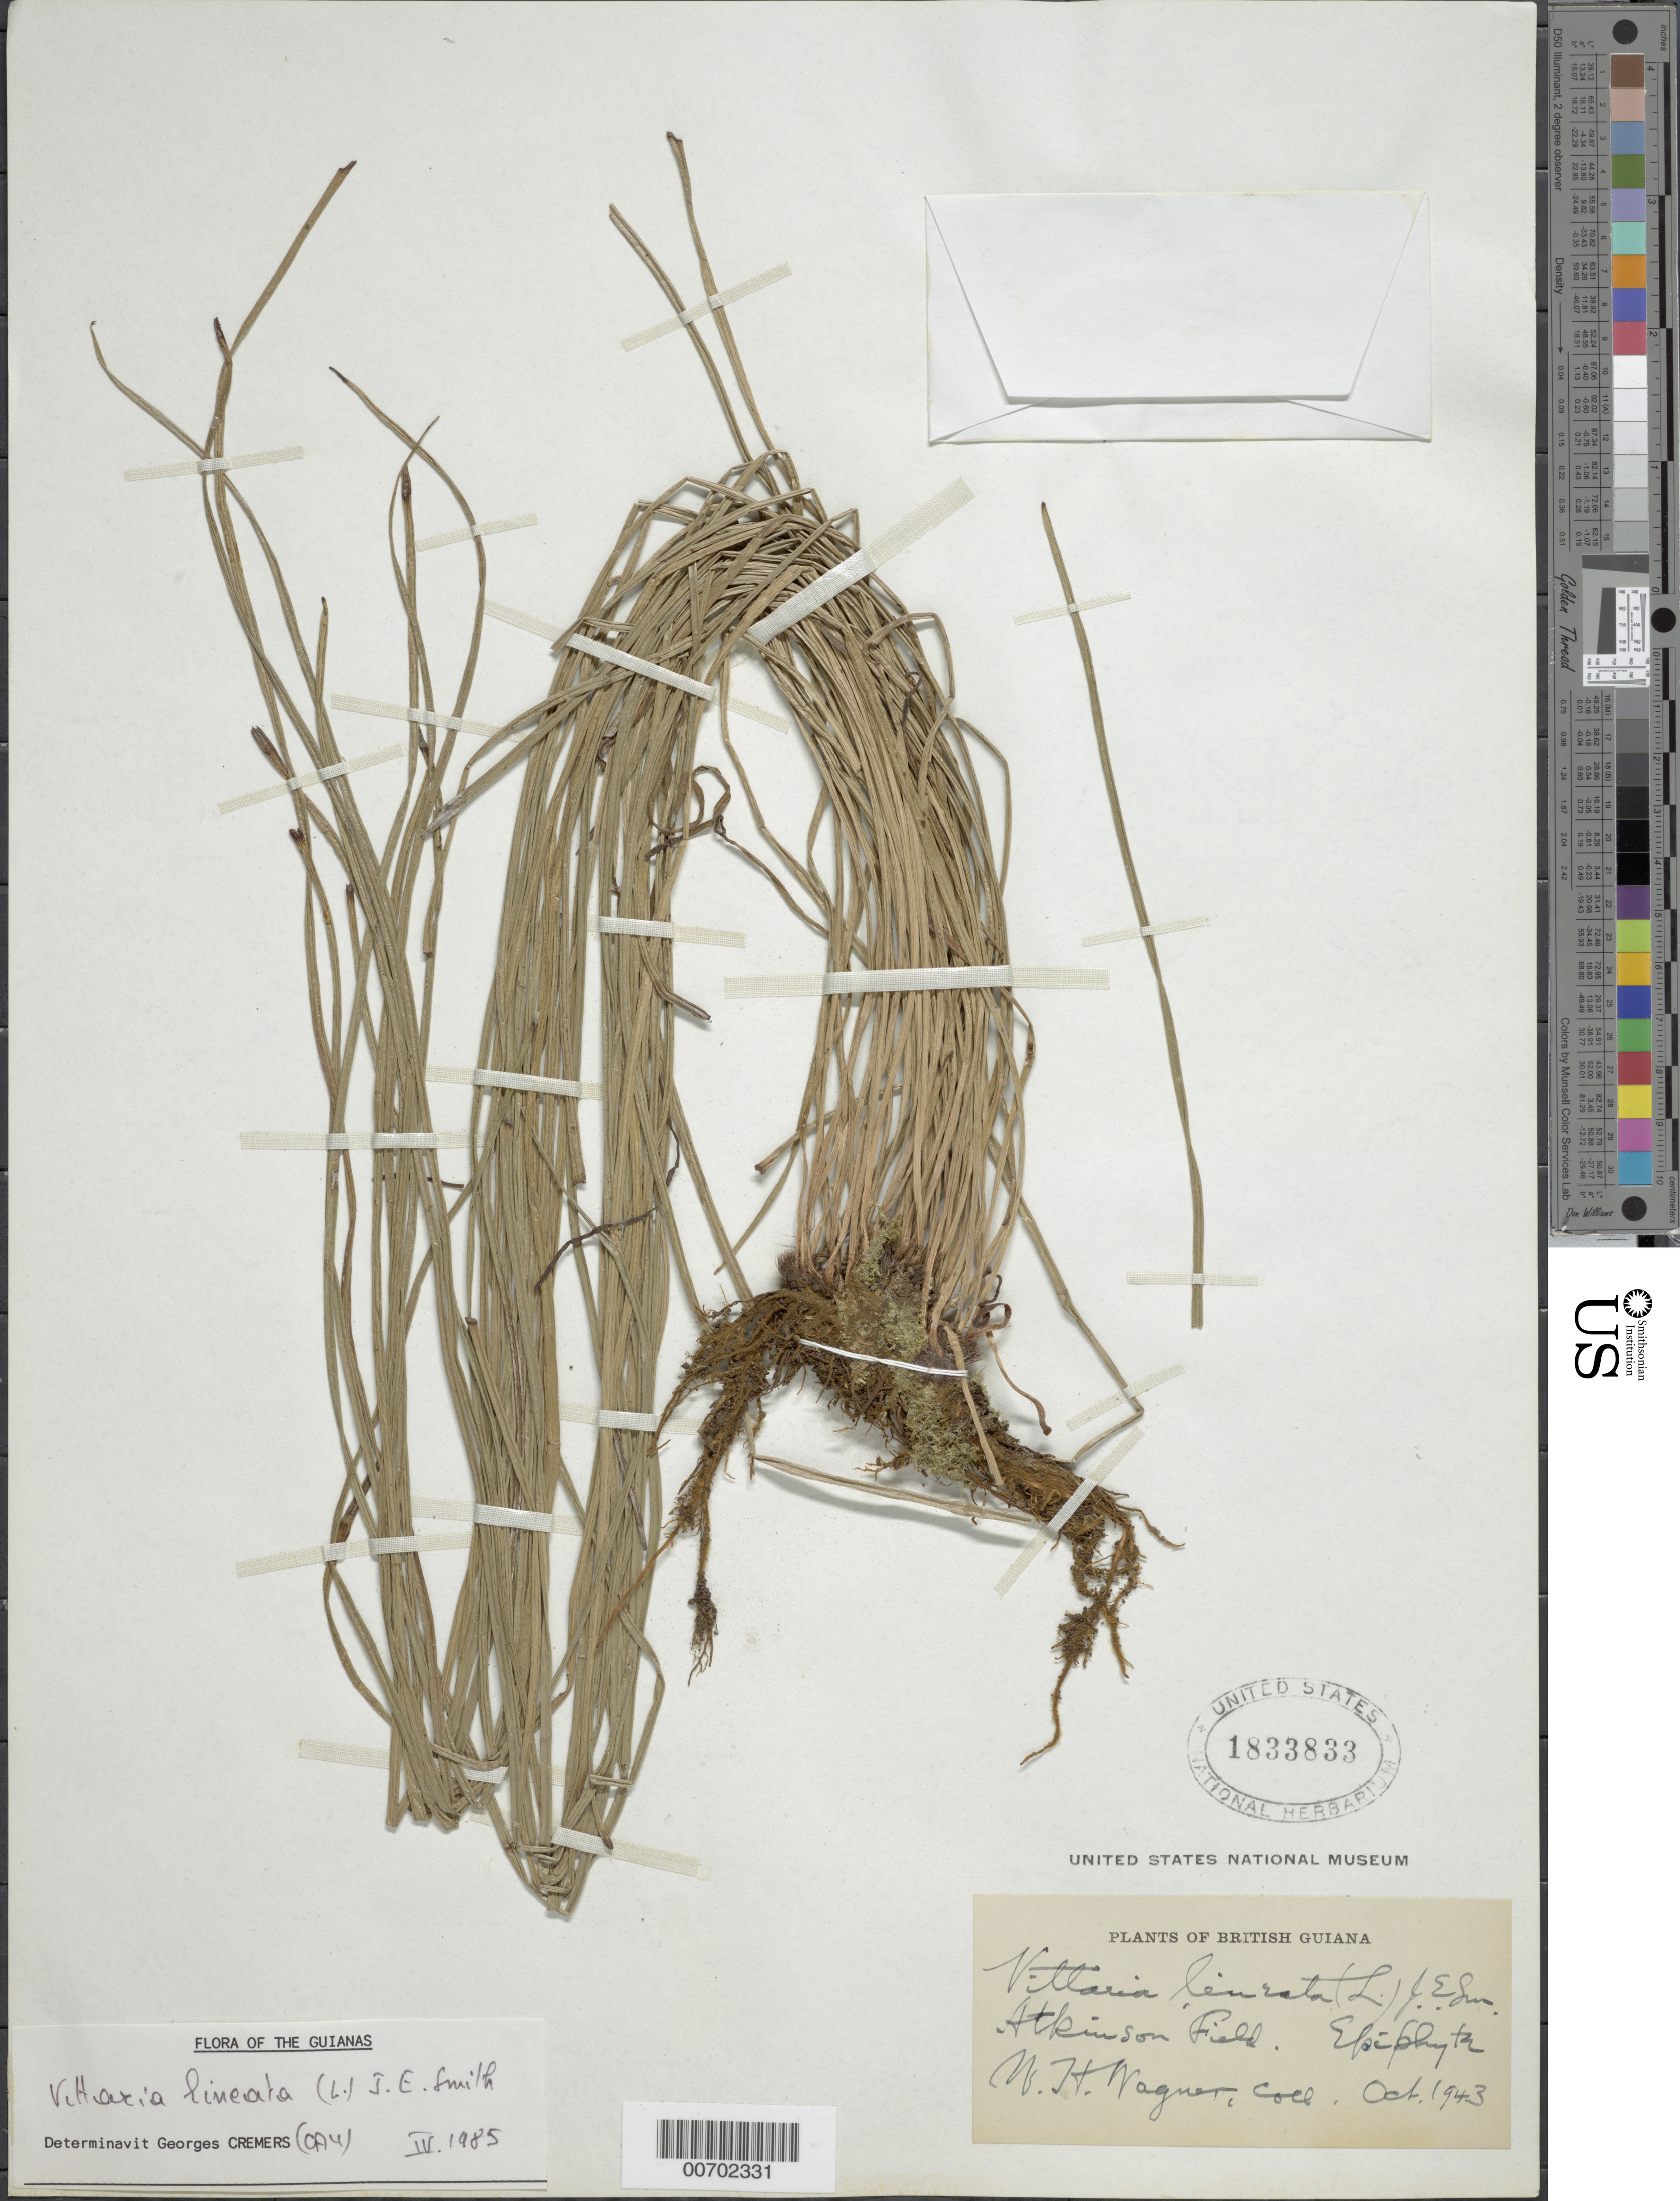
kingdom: Plantae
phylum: Tracheophyta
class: Polypodiopsida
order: Polypodiales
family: Pteridaceae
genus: Vittaria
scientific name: Vittaria lineata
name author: (L.) Sm.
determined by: Cremers, Georges A.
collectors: W. H. Wagner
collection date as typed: Oct-43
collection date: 1943-10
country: Guyana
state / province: Demerara-Mahaica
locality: Atkinson Field, 26 mi. S of Georgetown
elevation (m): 40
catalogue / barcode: US 1833833